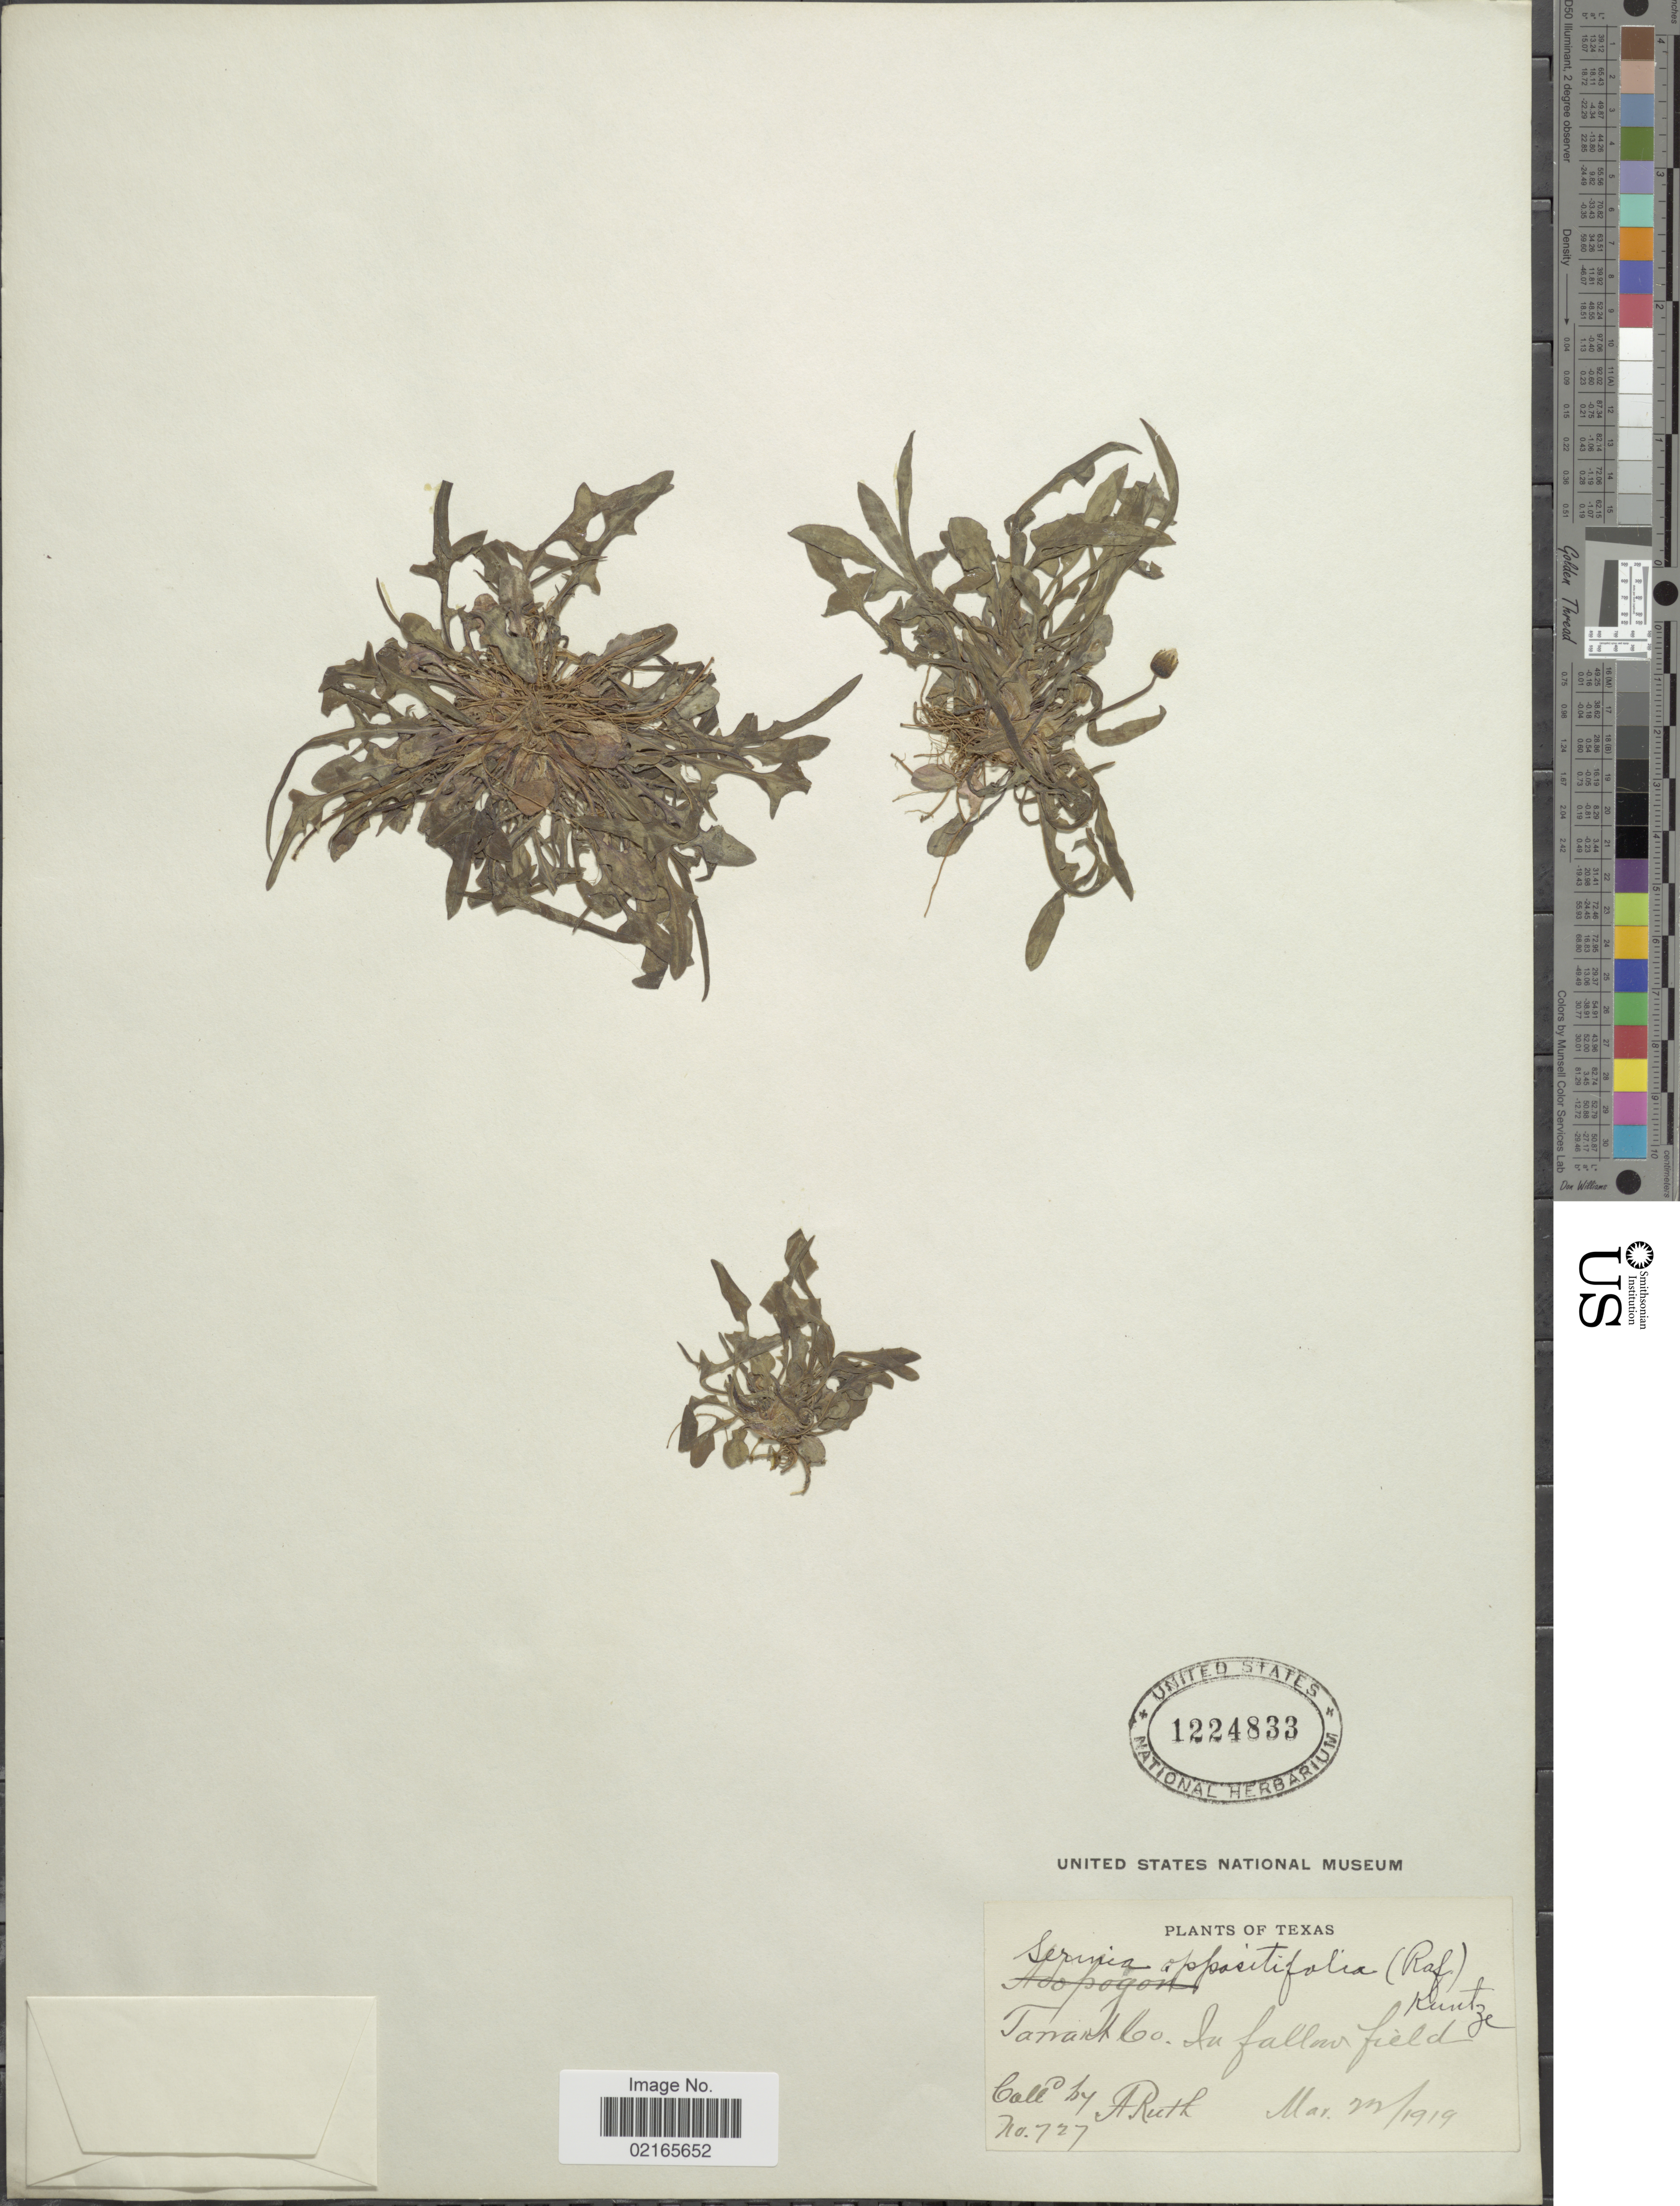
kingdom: Plantae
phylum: Tracheophyta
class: Magnoliopsida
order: Asterales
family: Asteraceae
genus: Krigia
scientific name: Krigia oppositifolia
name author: Raf.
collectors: A. Ruth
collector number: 727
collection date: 1919-03-22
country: United States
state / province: Texas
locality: Tarrant Co., in fallen field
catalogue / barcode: US 1224833